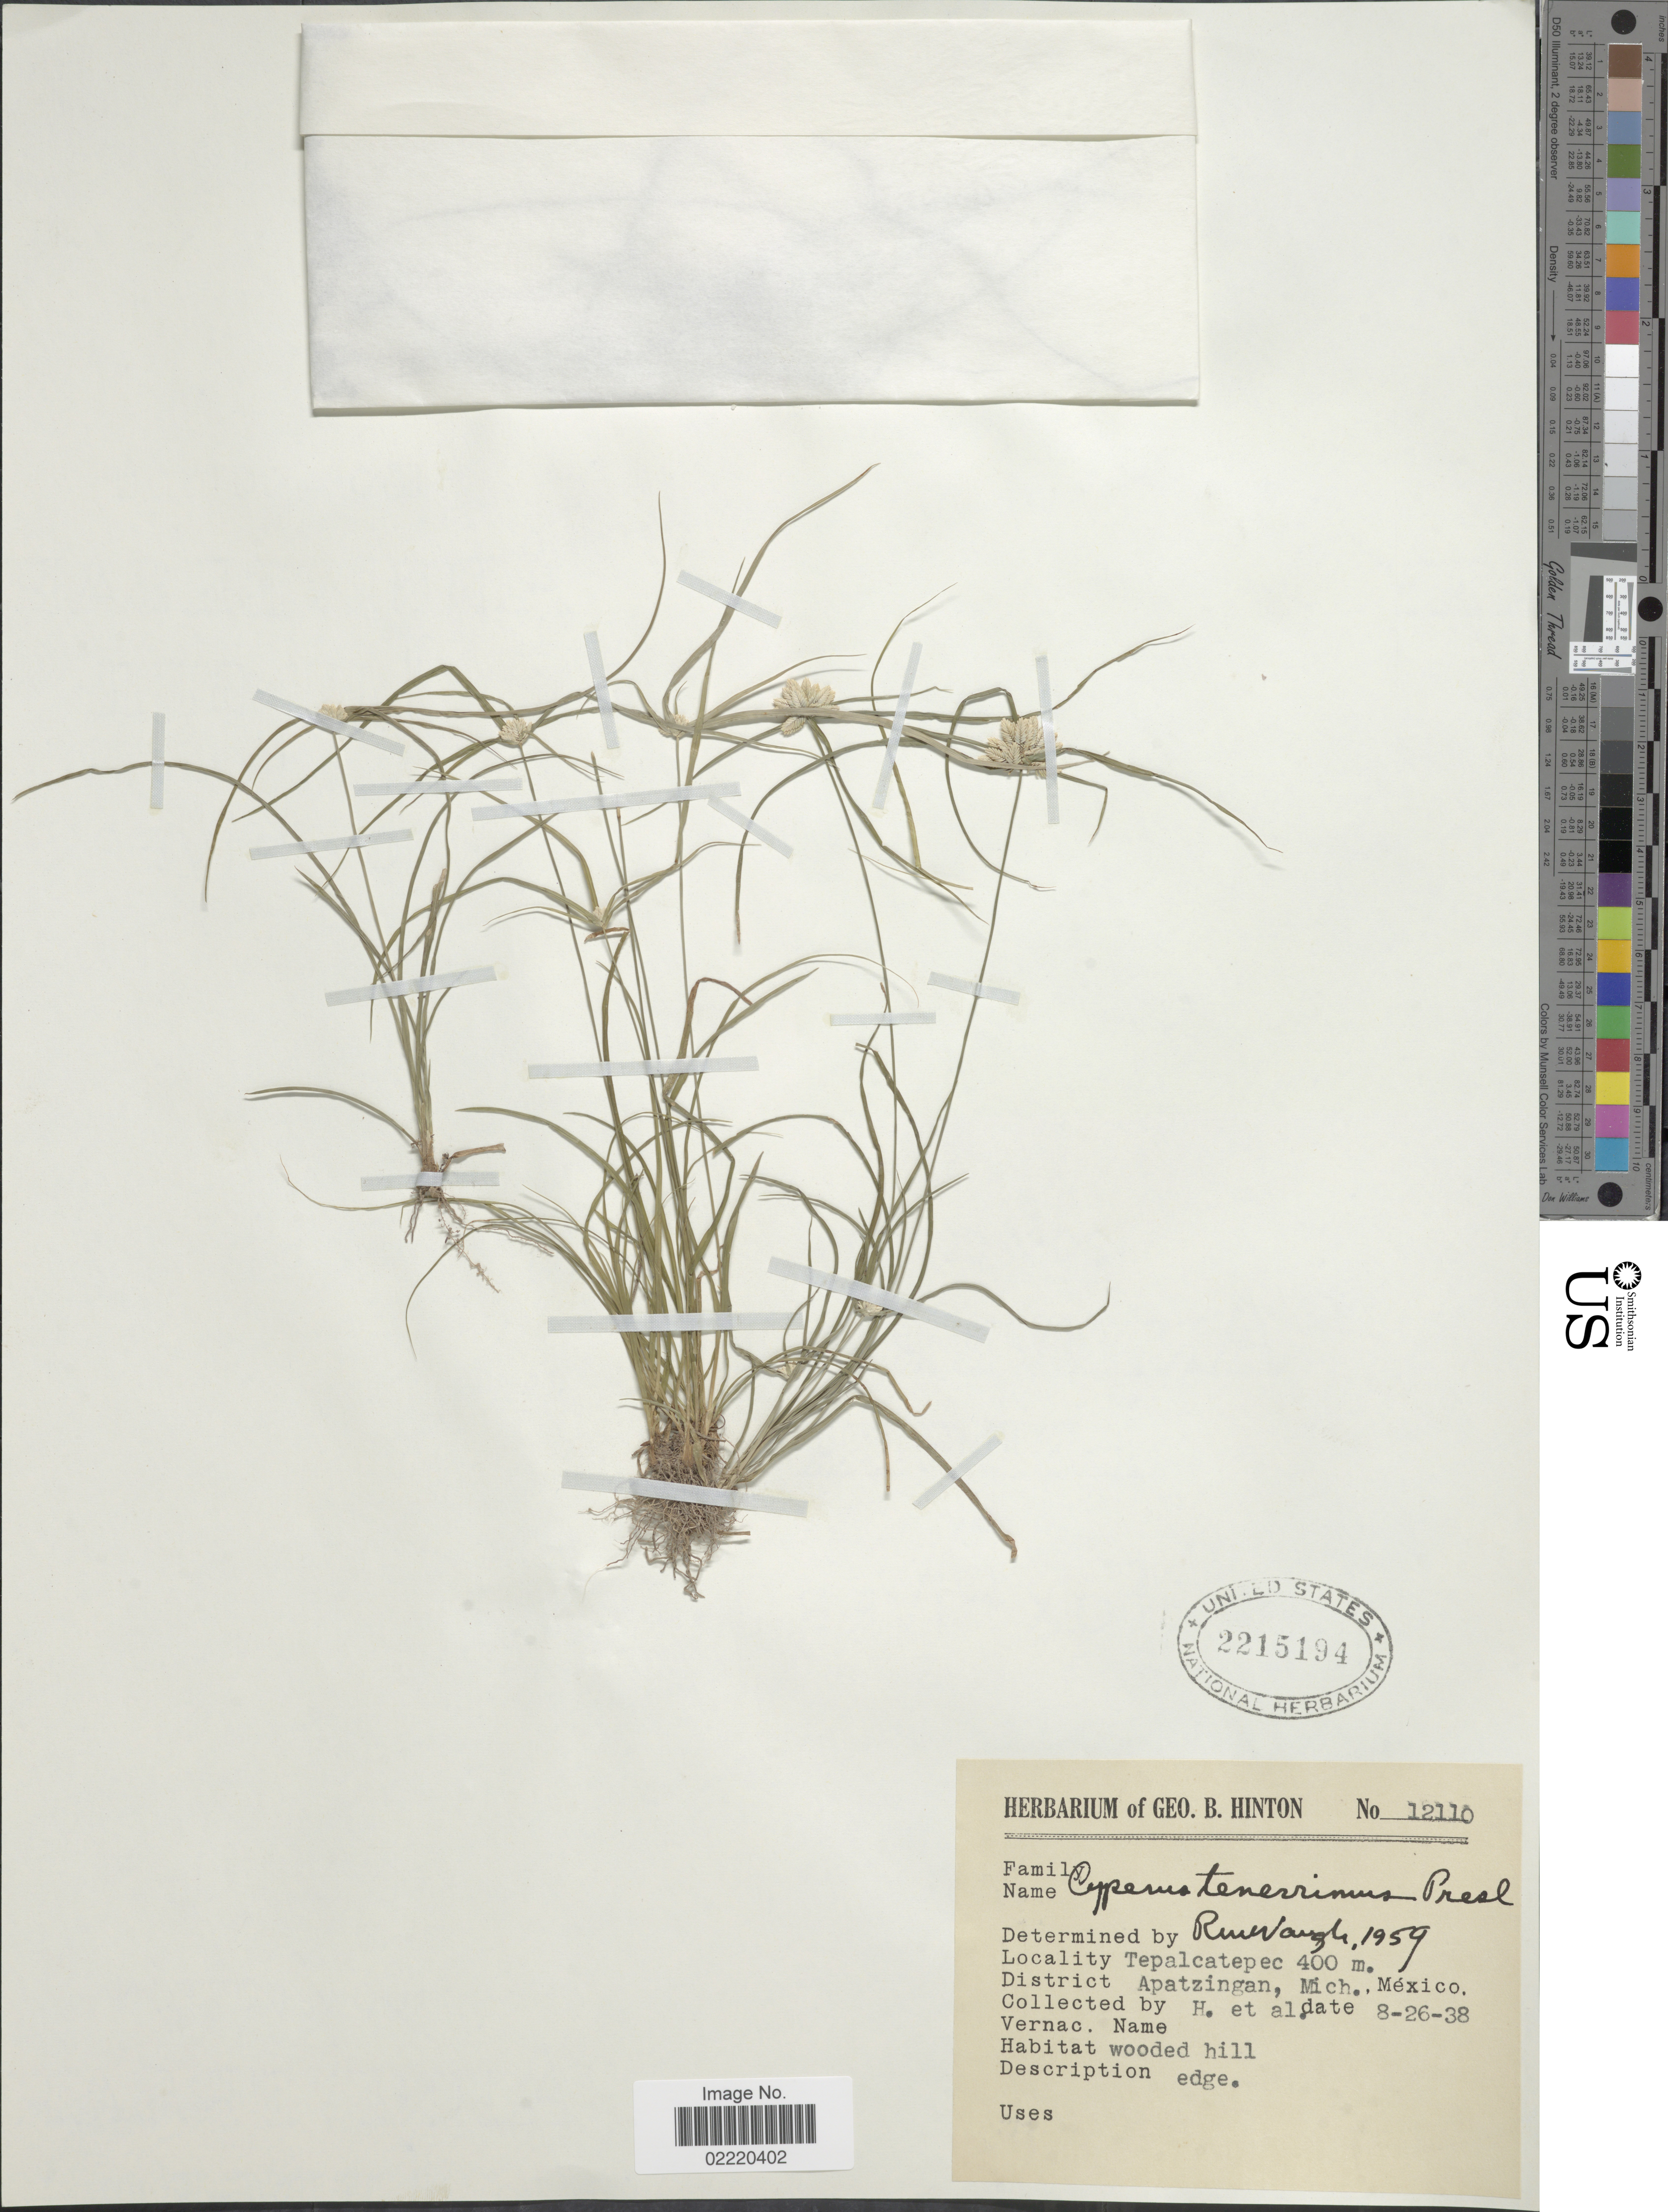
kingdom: Plantae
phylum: Tracheophyta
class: Liliopsida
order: Poales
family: Cyperaceae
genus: Cyperus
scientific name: Cyperus tenerrimus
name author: J. Presl & C. Presl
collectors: G. B. Hinton & et al.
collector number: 12110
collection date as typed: Transcribed d/m/y: 26/8/38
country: Mexico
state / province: Michoacán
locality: Tepalcatepec, District Apatzingan.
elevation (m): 400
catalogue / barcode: US 2215194